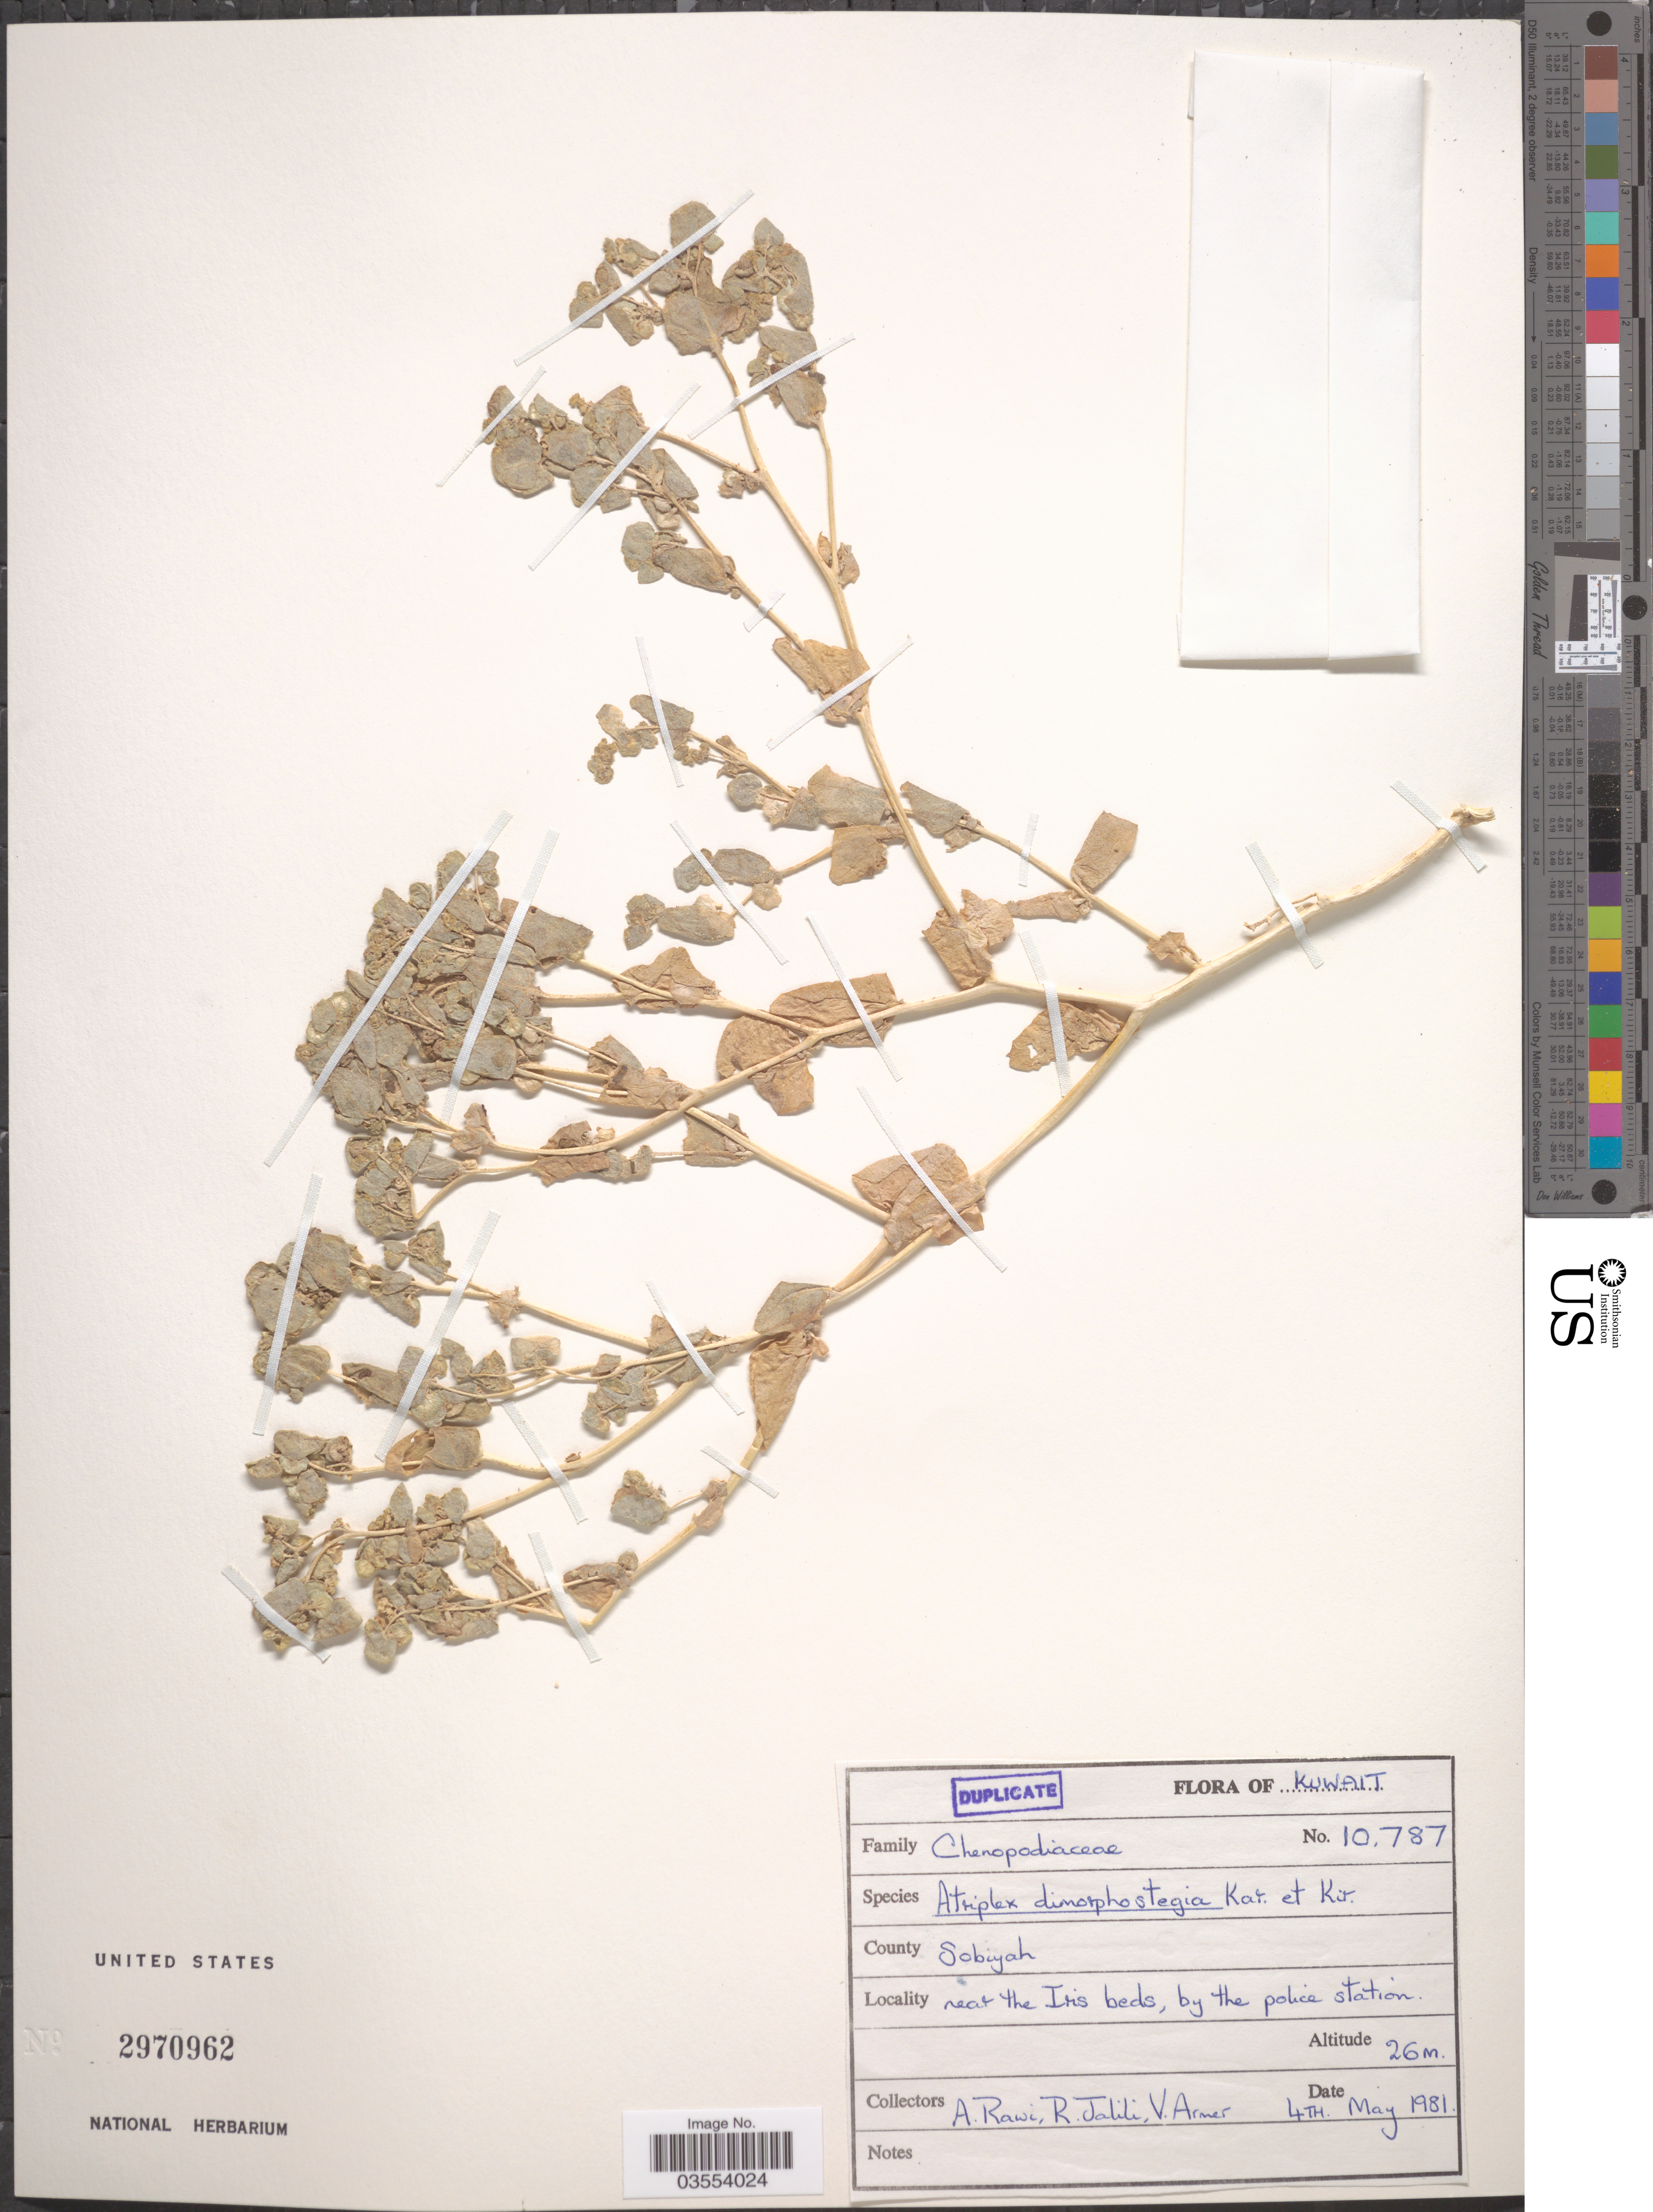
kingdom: Plantae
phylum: Tracheophyta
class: Magnoliopsida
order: Caryophyllales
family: Amaranthaceae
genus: Atriplex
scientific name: Atriplex dimorphostegia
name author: Kar. & Kir.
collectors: A. Rawi, R. Jalili & V. Armet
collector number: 10787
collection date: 1981-05-04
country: Kuwait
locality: County Sobiyah. Near the Iris beds, by the police station.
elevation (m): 26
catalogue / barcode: US 2970962